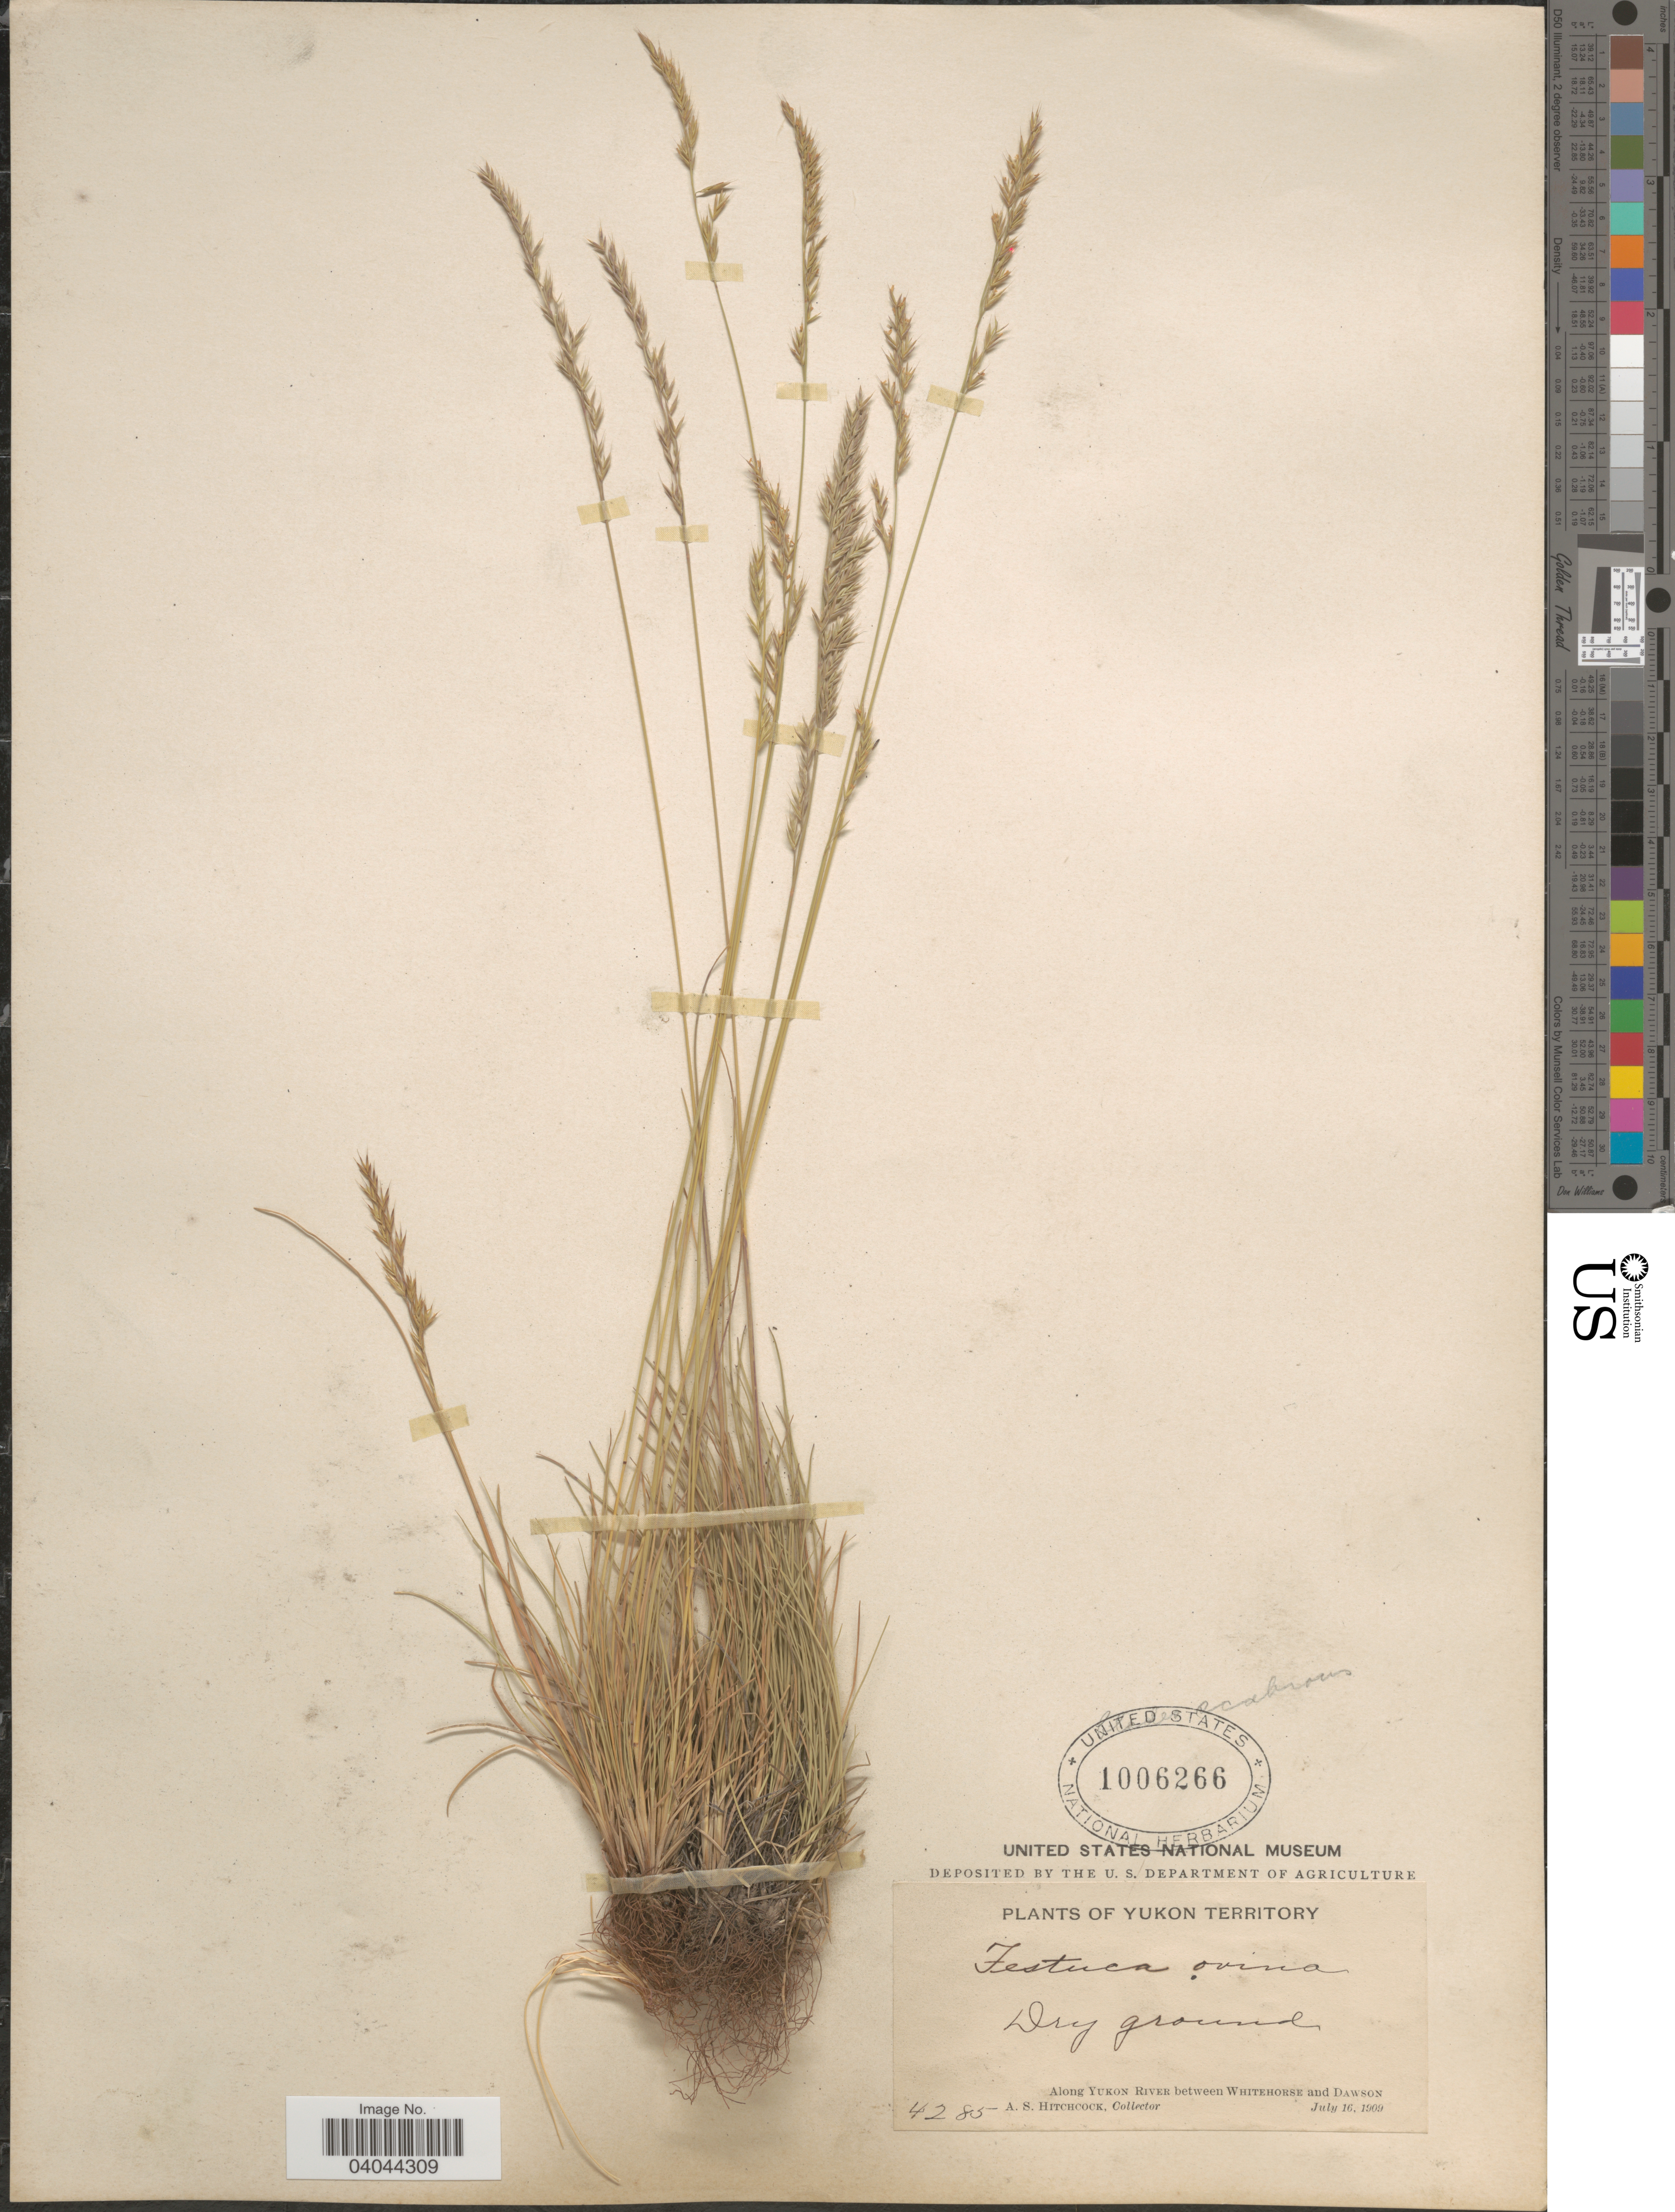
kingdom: Plantae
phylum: Tracheophyta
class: Liliopsida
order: Poales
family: Poaceae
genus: Festuca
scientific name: Festuca ovina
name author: L.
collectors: A. S. Hitchcock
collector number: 4285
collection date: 1909-07-16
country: Canada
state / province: Yukon Territory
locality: Dry ground. Along Yukon River between Whitehorse and Dawson.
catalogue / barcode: US 1006266